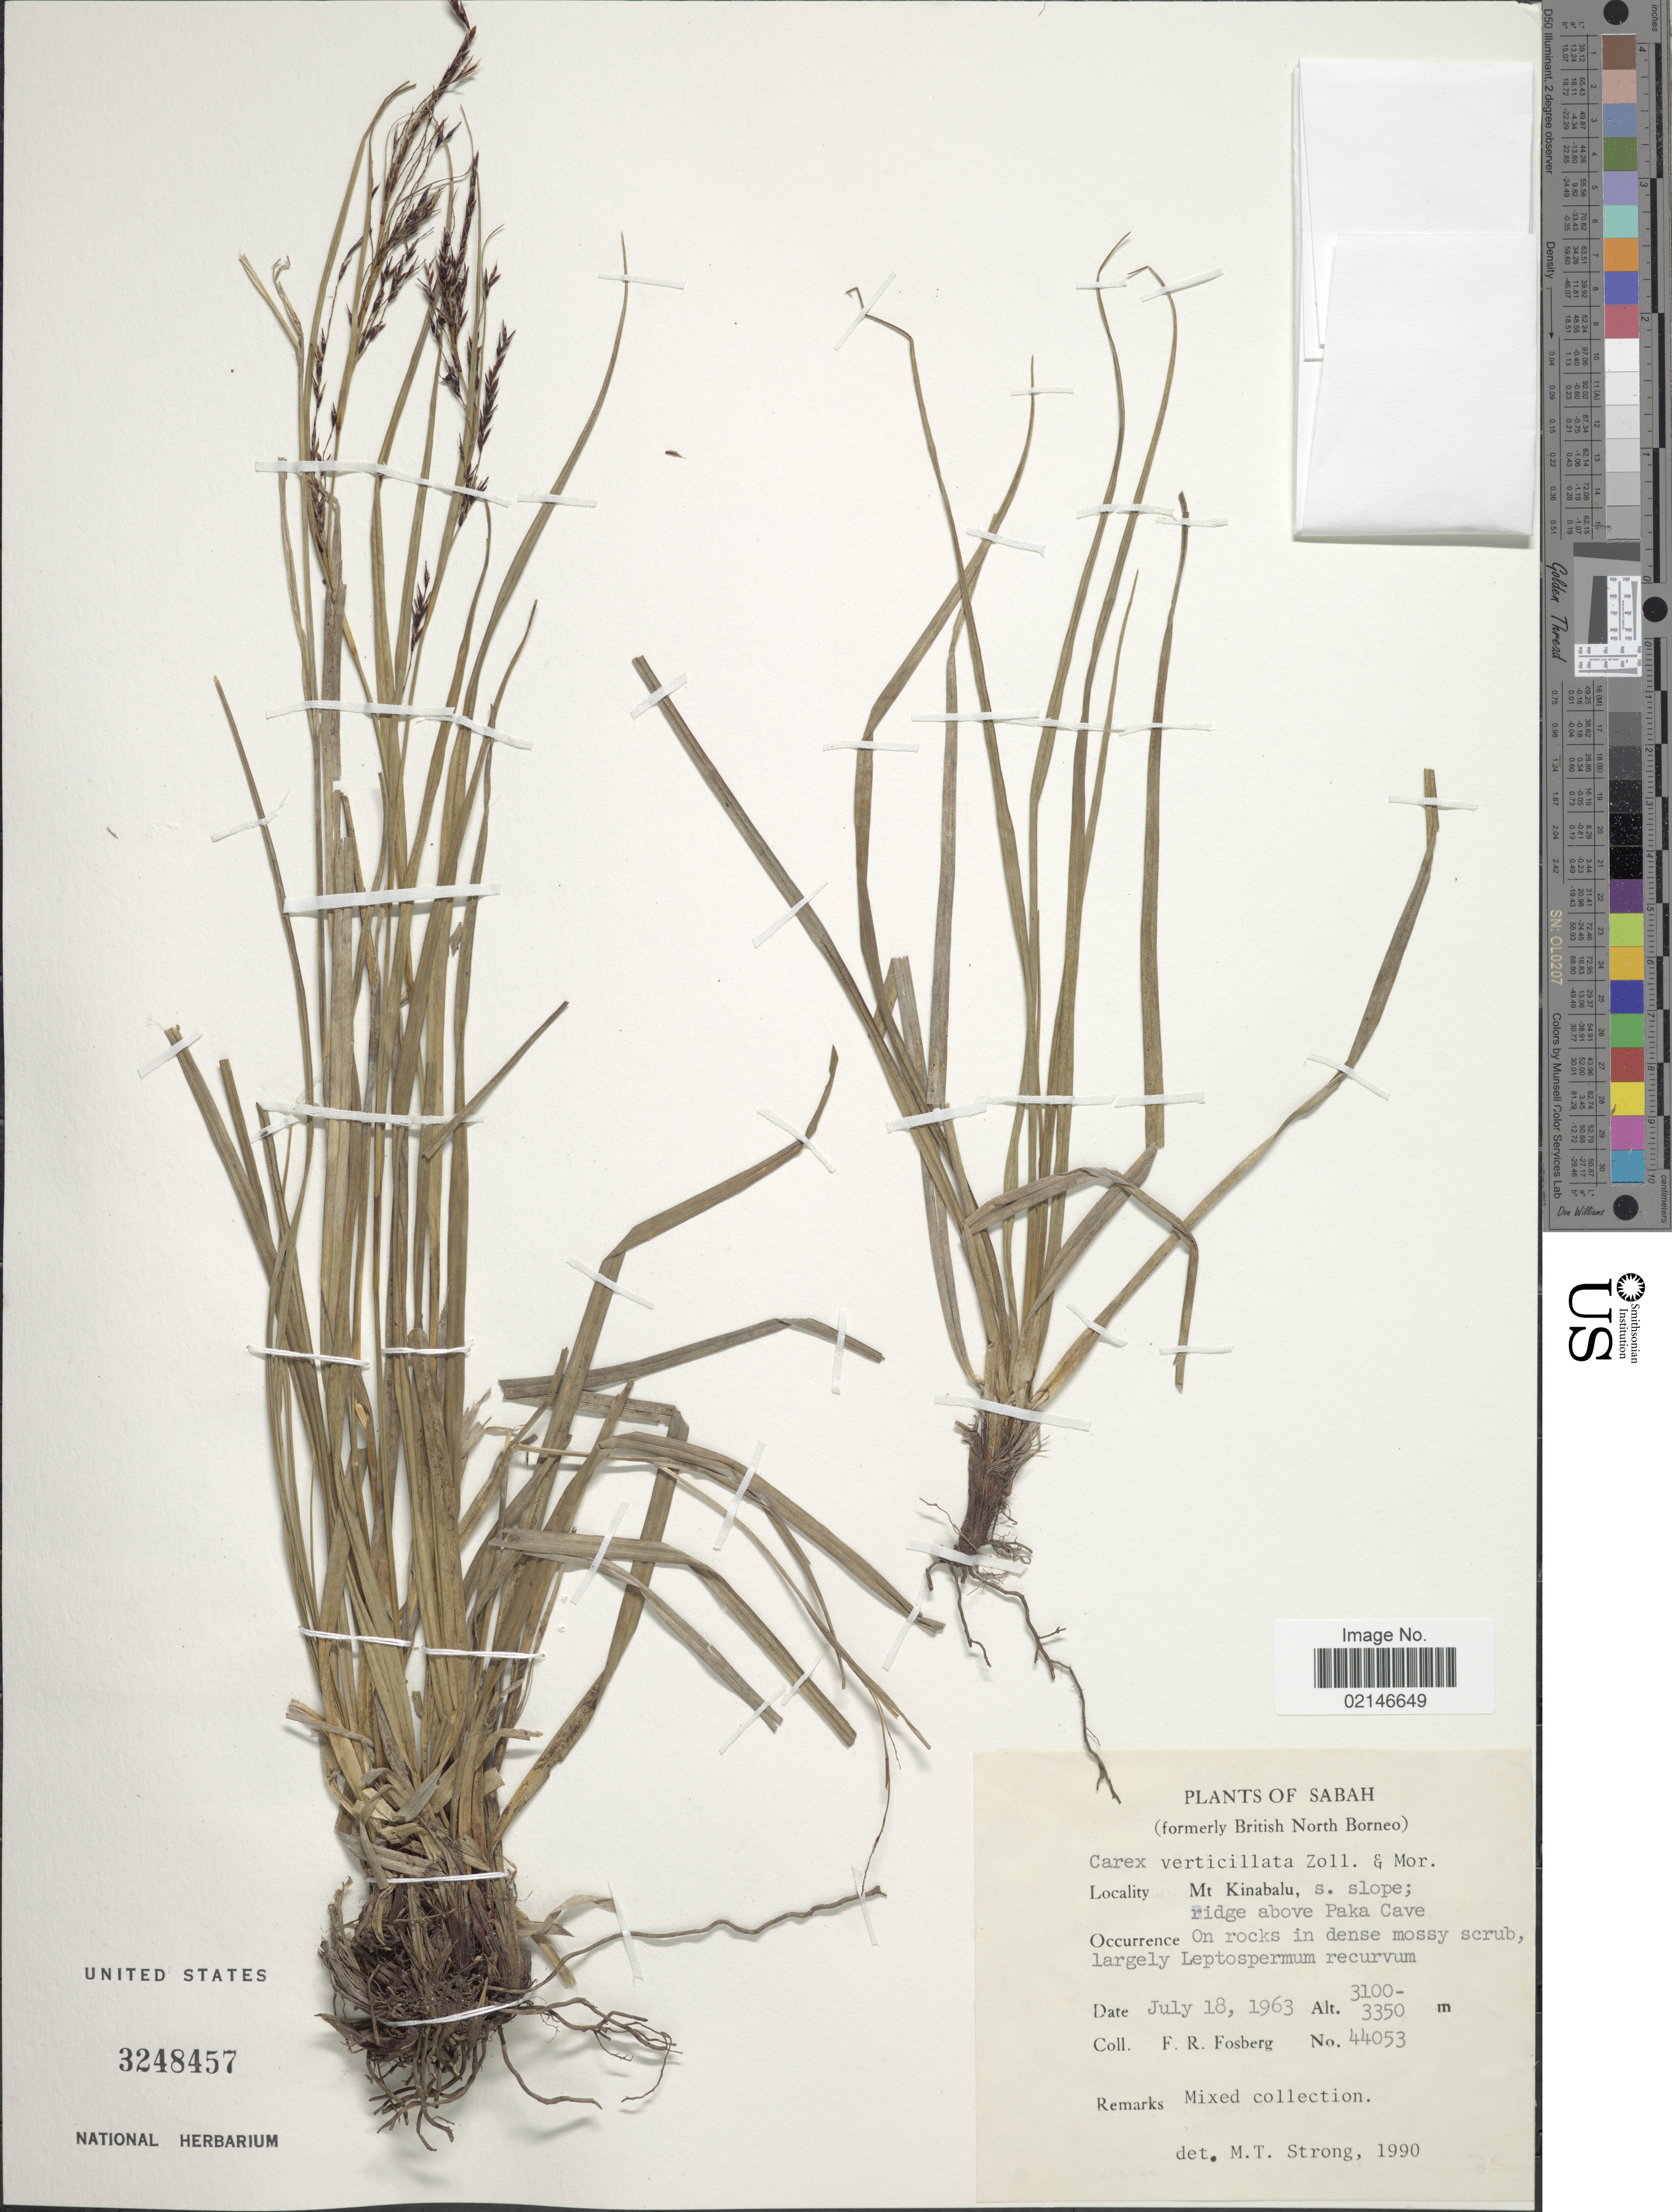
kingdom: Plantae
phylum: Tracheophyta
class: Liliopsida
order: Poales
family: Cyperaceae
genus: Carex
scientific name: Carex verticillata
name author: Zoll. & Moritzi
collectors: F. R. Fosberg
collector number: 44053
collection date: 1963-07-18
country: Malaysia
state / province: Sabah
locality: (formerly British North Borneo) Mt. Kinabalu, s. slope; ridge above Paka Cave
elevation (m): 3100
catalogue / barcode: US 3248457